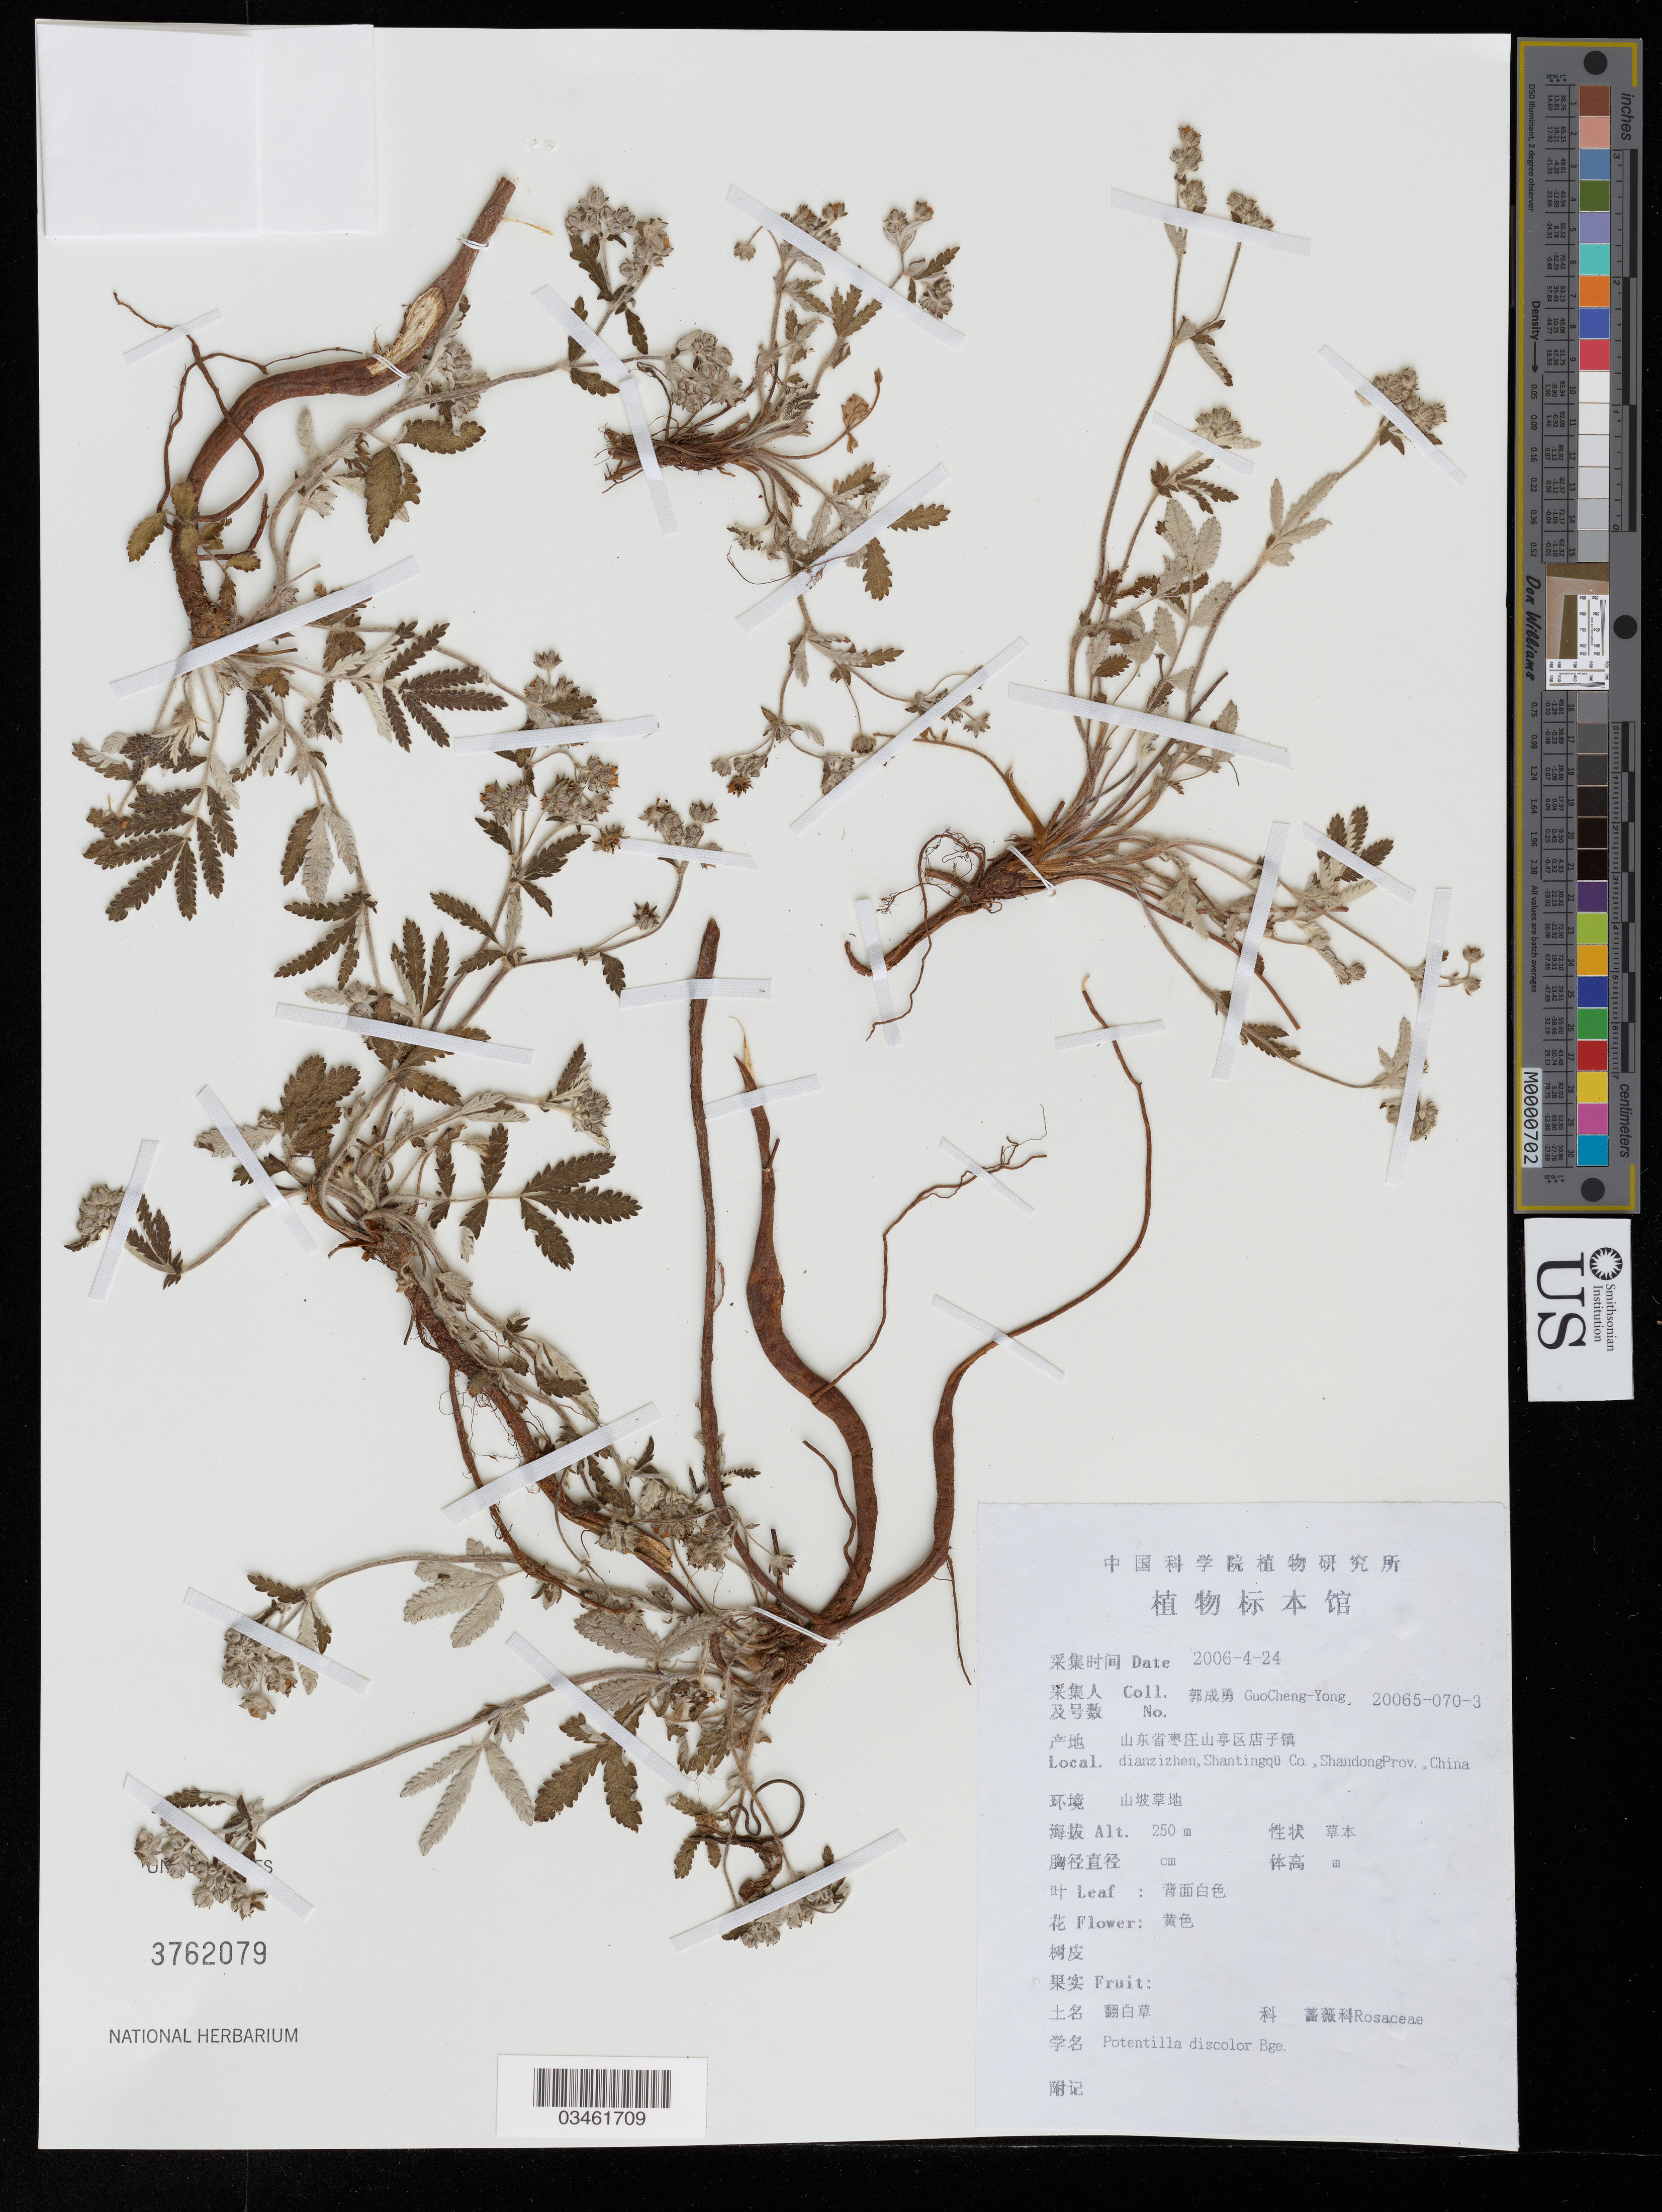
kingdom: Plantae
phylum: Tracheophyta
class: Magnoliopsida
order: Rosales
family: Rosaceae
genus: Potentilla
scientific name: Potentilla discolor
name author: Bunge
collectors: Guo cheng-yong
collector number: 20065-070-3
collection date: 2006-04-24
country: China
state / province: Shandong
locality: X dianzizhen, Shantingqü Co.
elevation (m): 250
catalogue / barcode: US 3762079